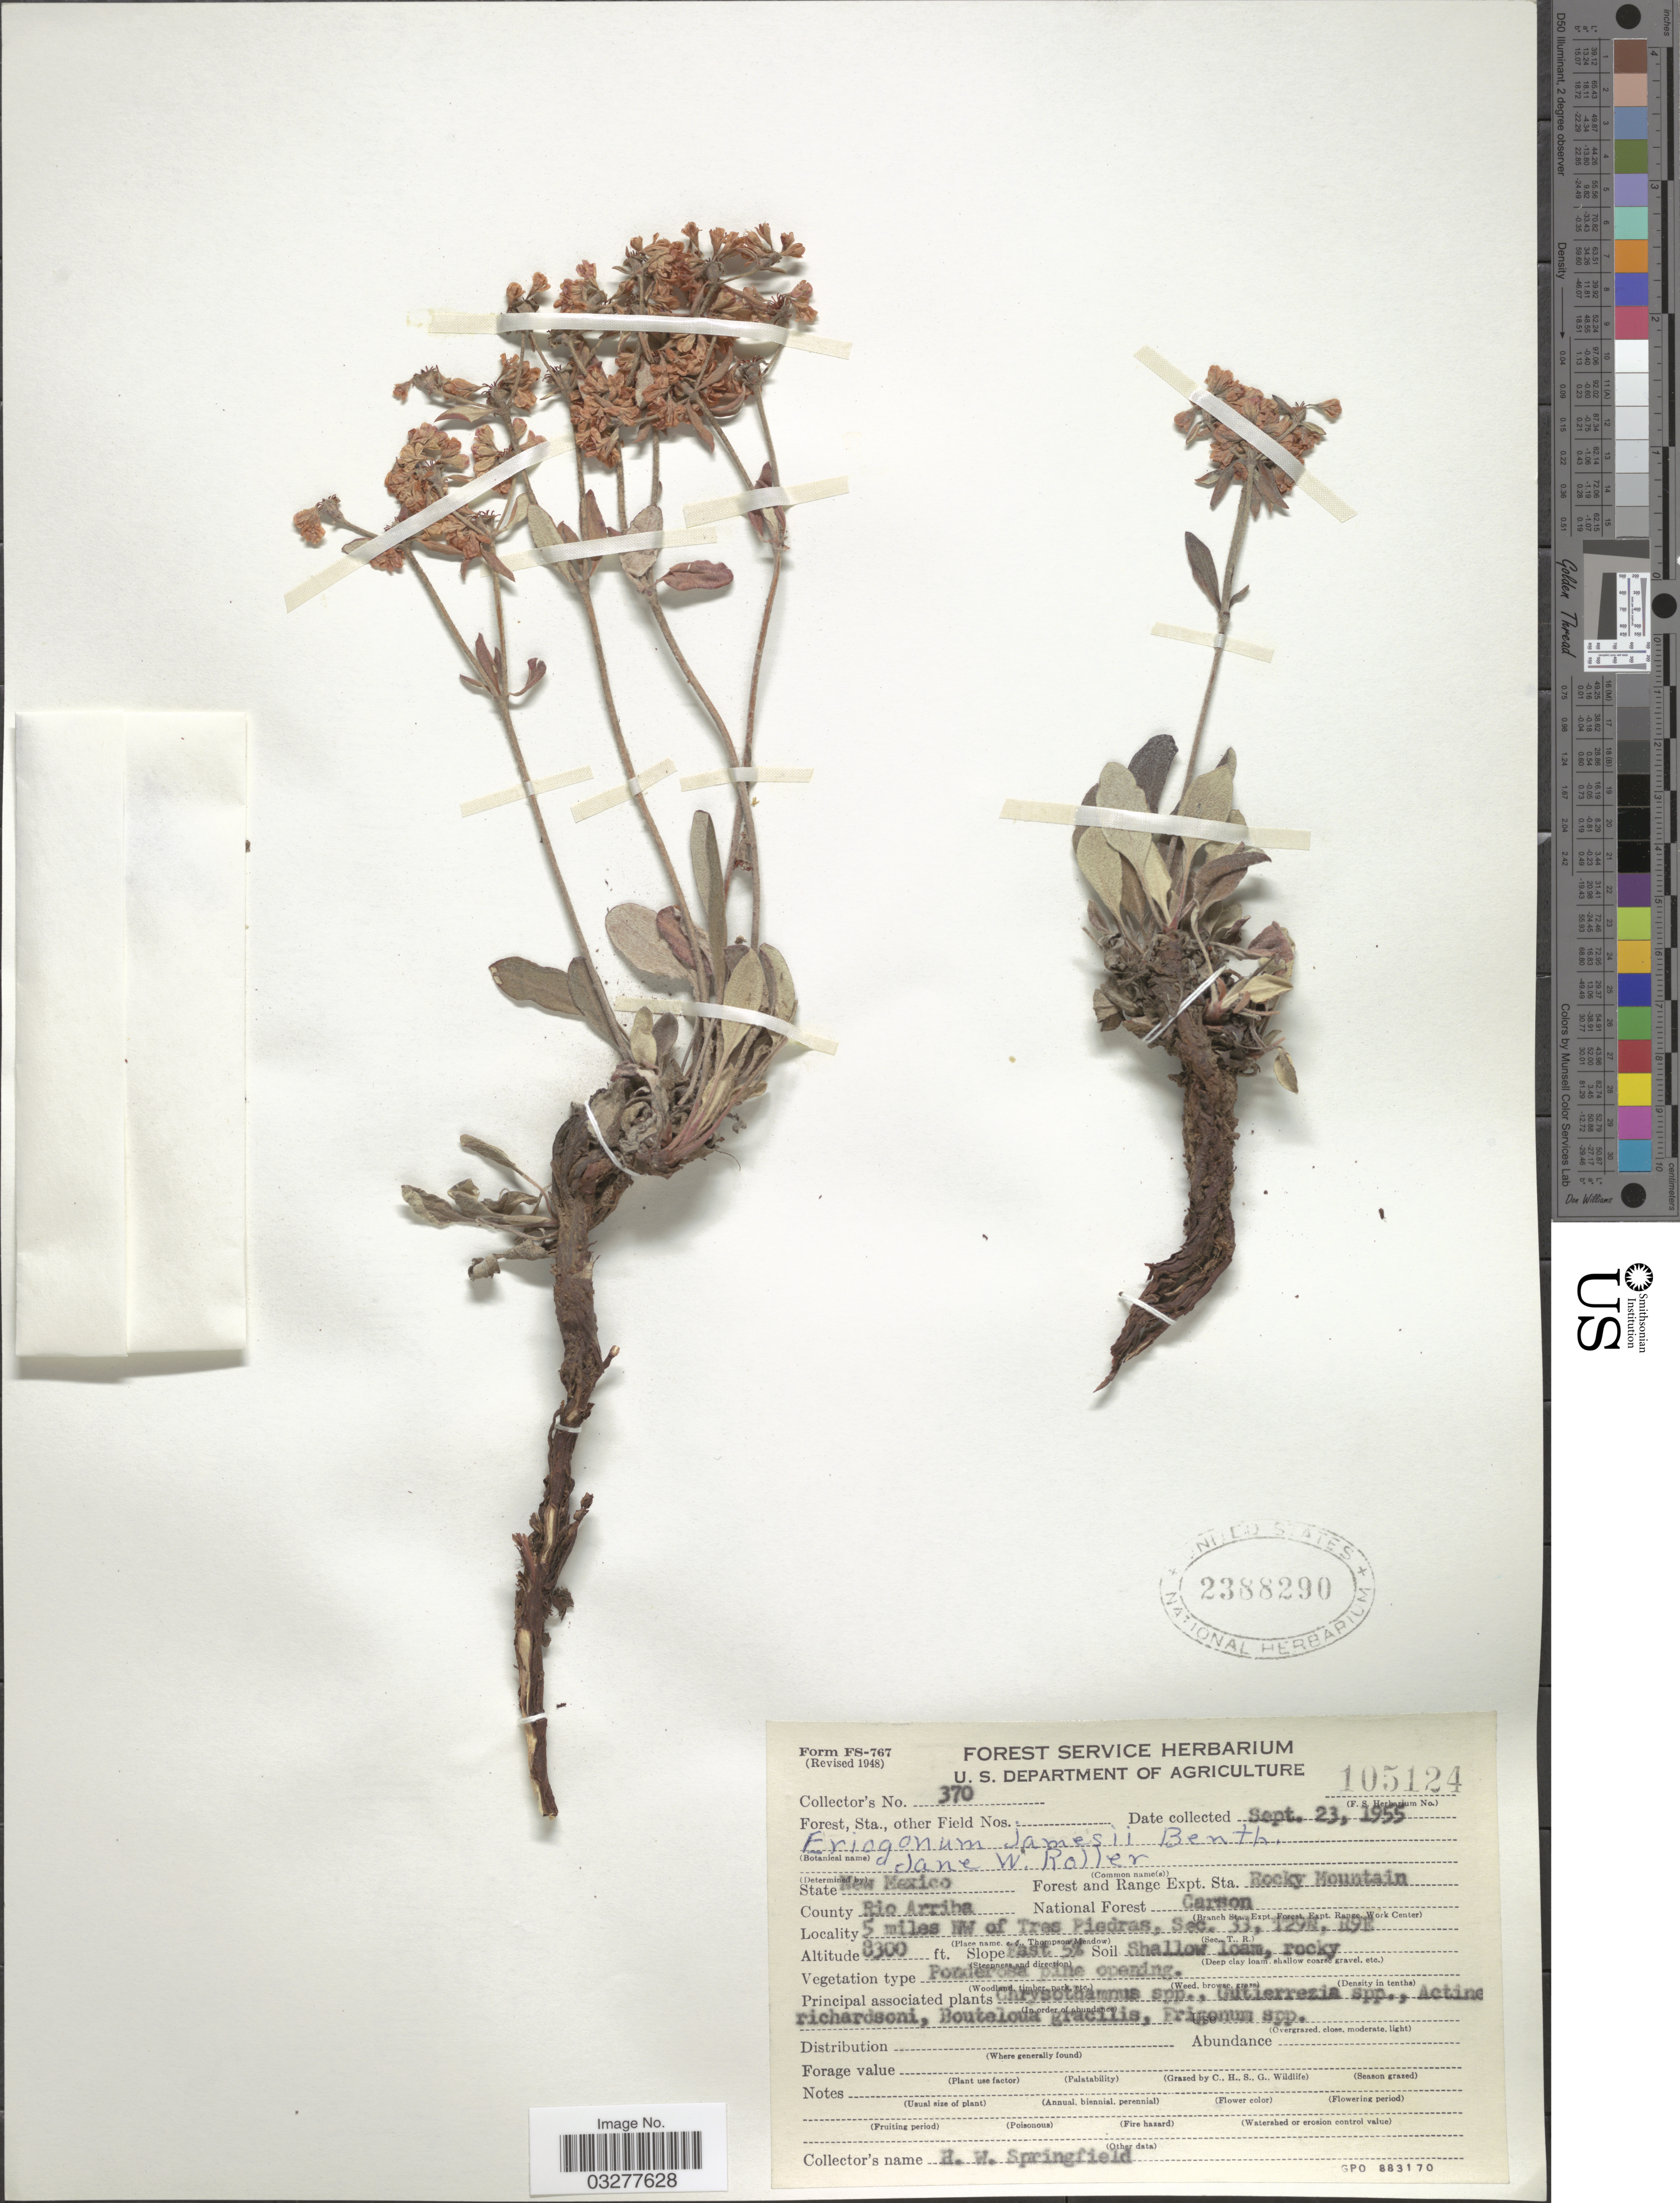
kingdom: Plantae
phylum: Tracheophyta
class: Magnoliopsida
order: Caryophyllales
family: Polygonaceae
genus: Eriogonum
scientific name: Eriogonum jamesii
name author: Benth.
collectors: H. Springfield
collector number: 370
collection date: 1955-09-23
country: United States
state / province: New Mexico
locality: Forest and Range Expt. Sta. Rocky Mountain, County Rio Arriba, National Forest Carson, 5 miles NW of Tres Piedras, Sec. 33, T29N, R9E.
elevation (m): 2530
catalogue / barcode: US 2388290